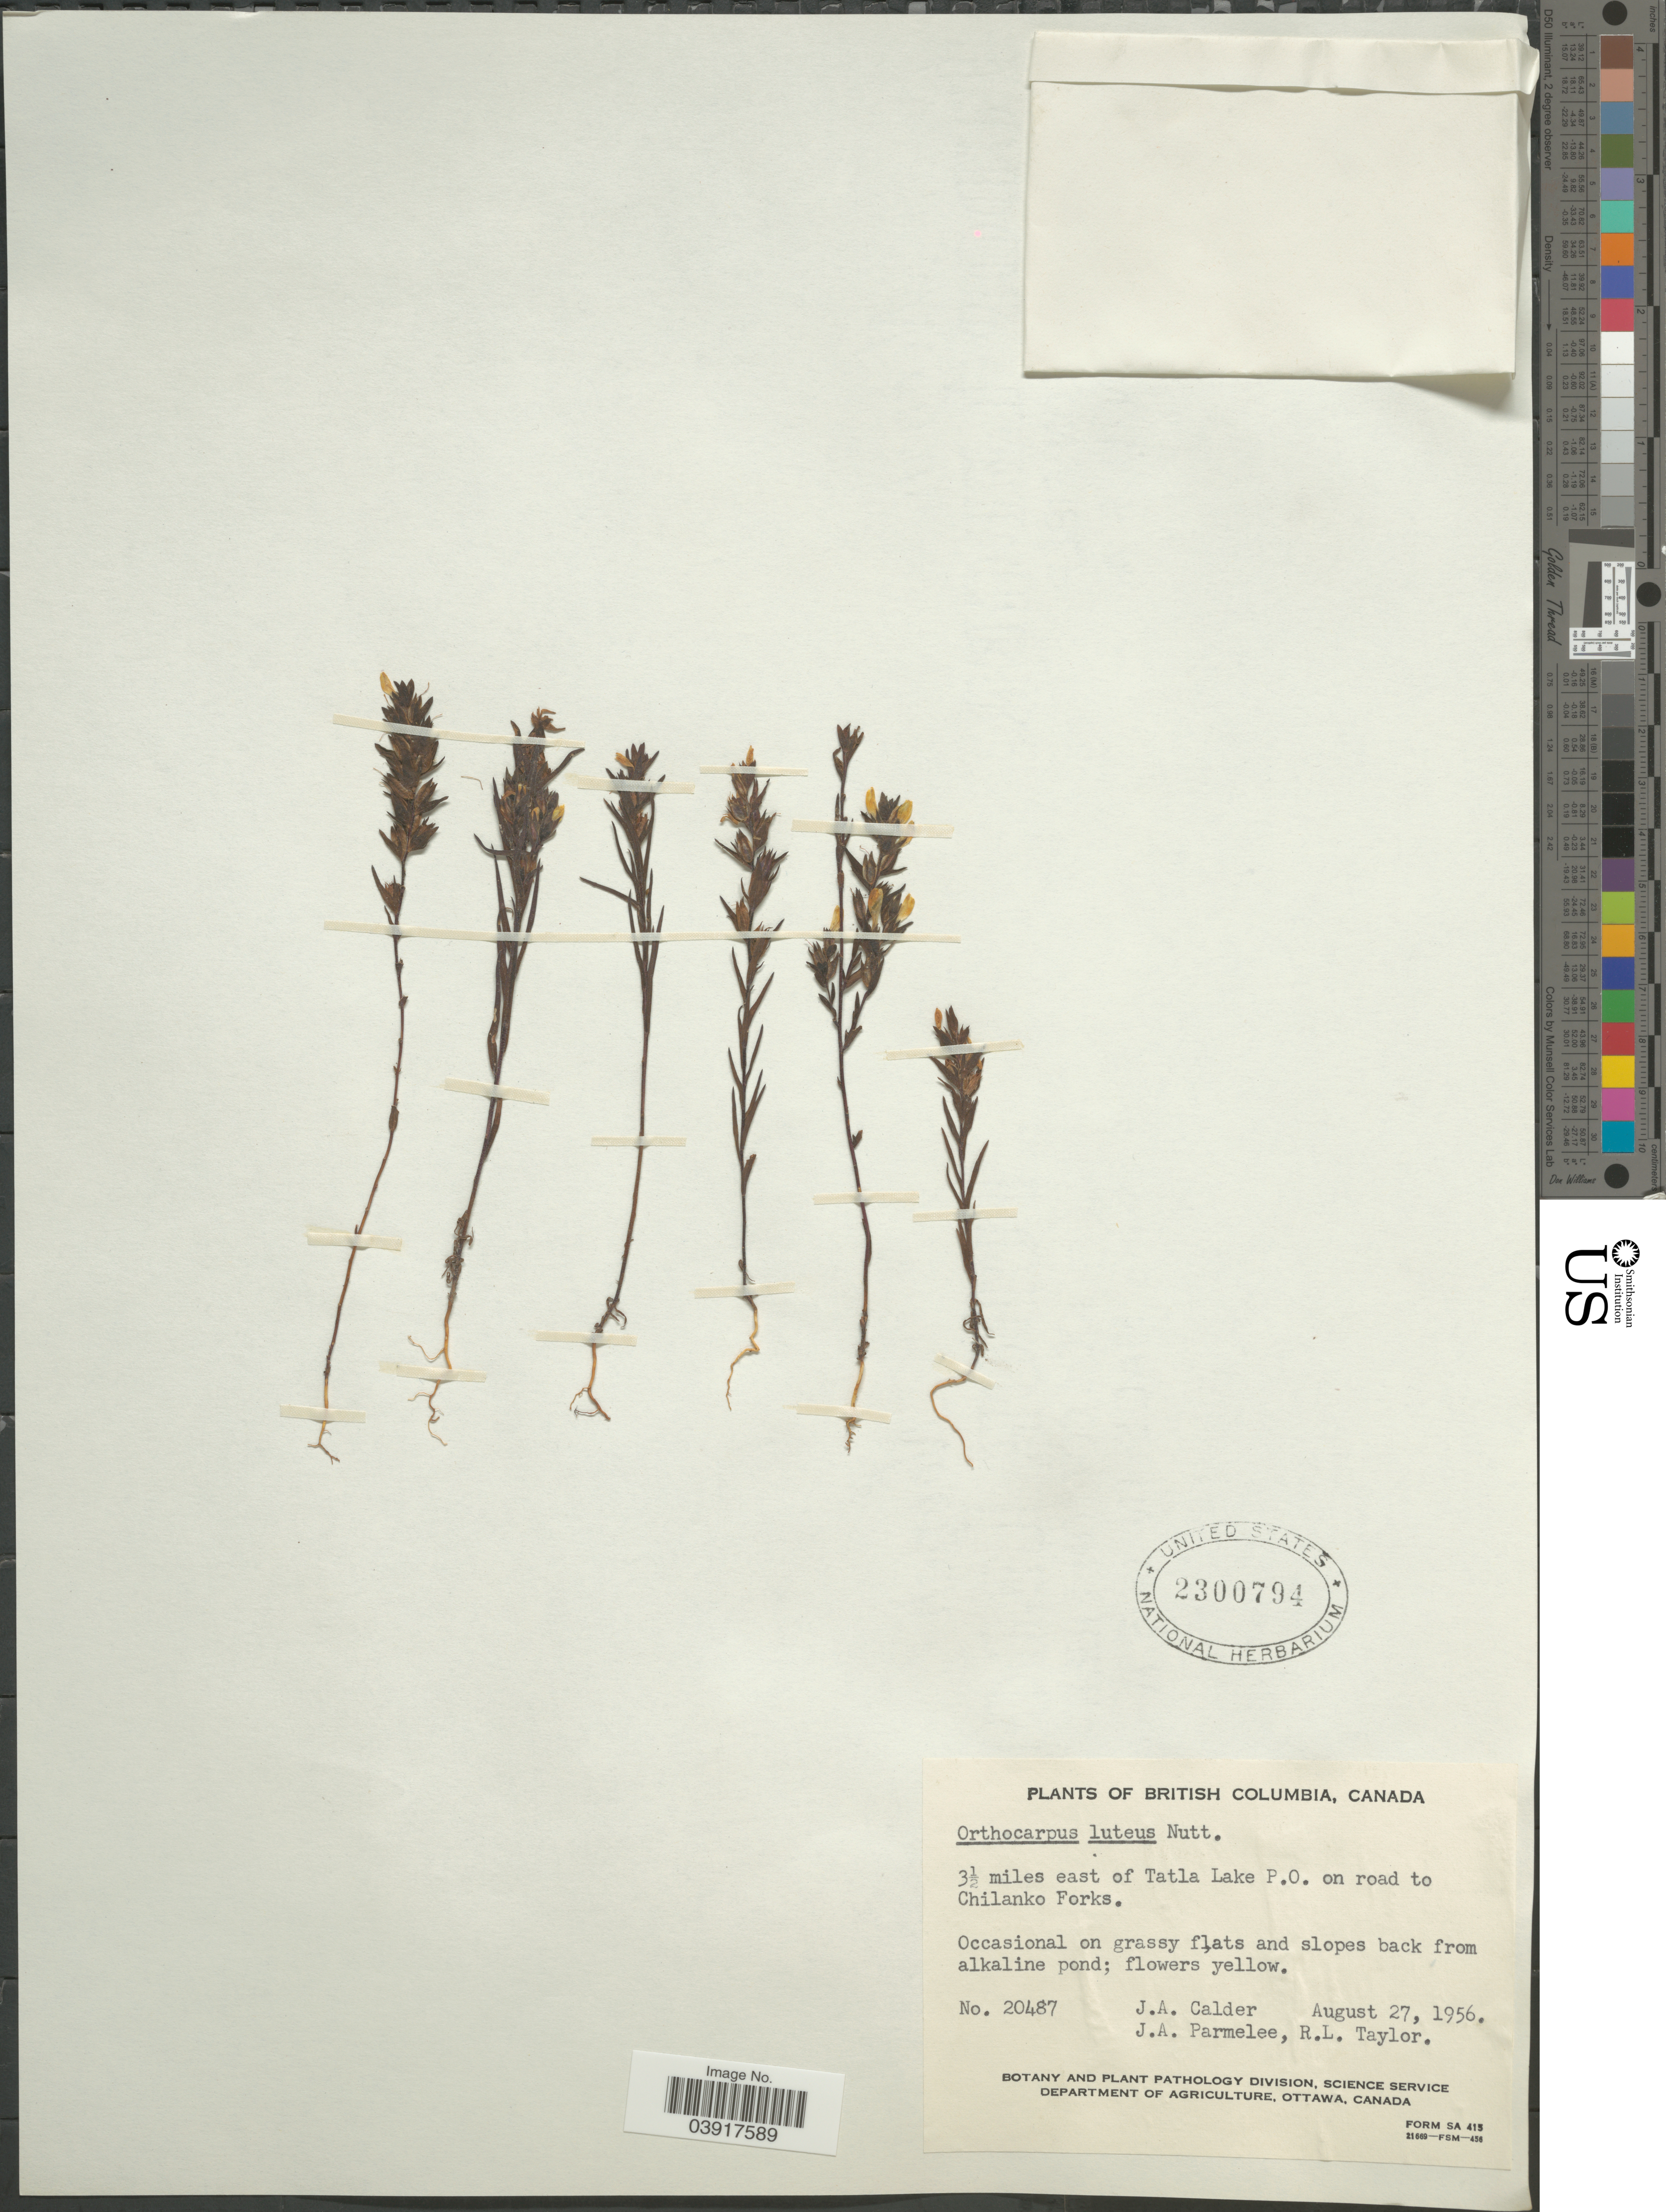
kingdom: Plantae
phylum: Tracheophyta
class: Magnoliopsida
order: Lamiales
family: Orobanchaceae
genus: Orthocarpus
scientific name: Orthocarpus luteus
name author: Nutt.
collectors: J. A. Calder, J. A. Parmelee & R. Taylor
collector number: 20487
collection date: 1956-08-27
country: Canada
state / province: British Columbia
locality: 3½ miles east of Tatla Lake P.O. on road to Chilanko Forks.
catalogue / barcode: US 2300794